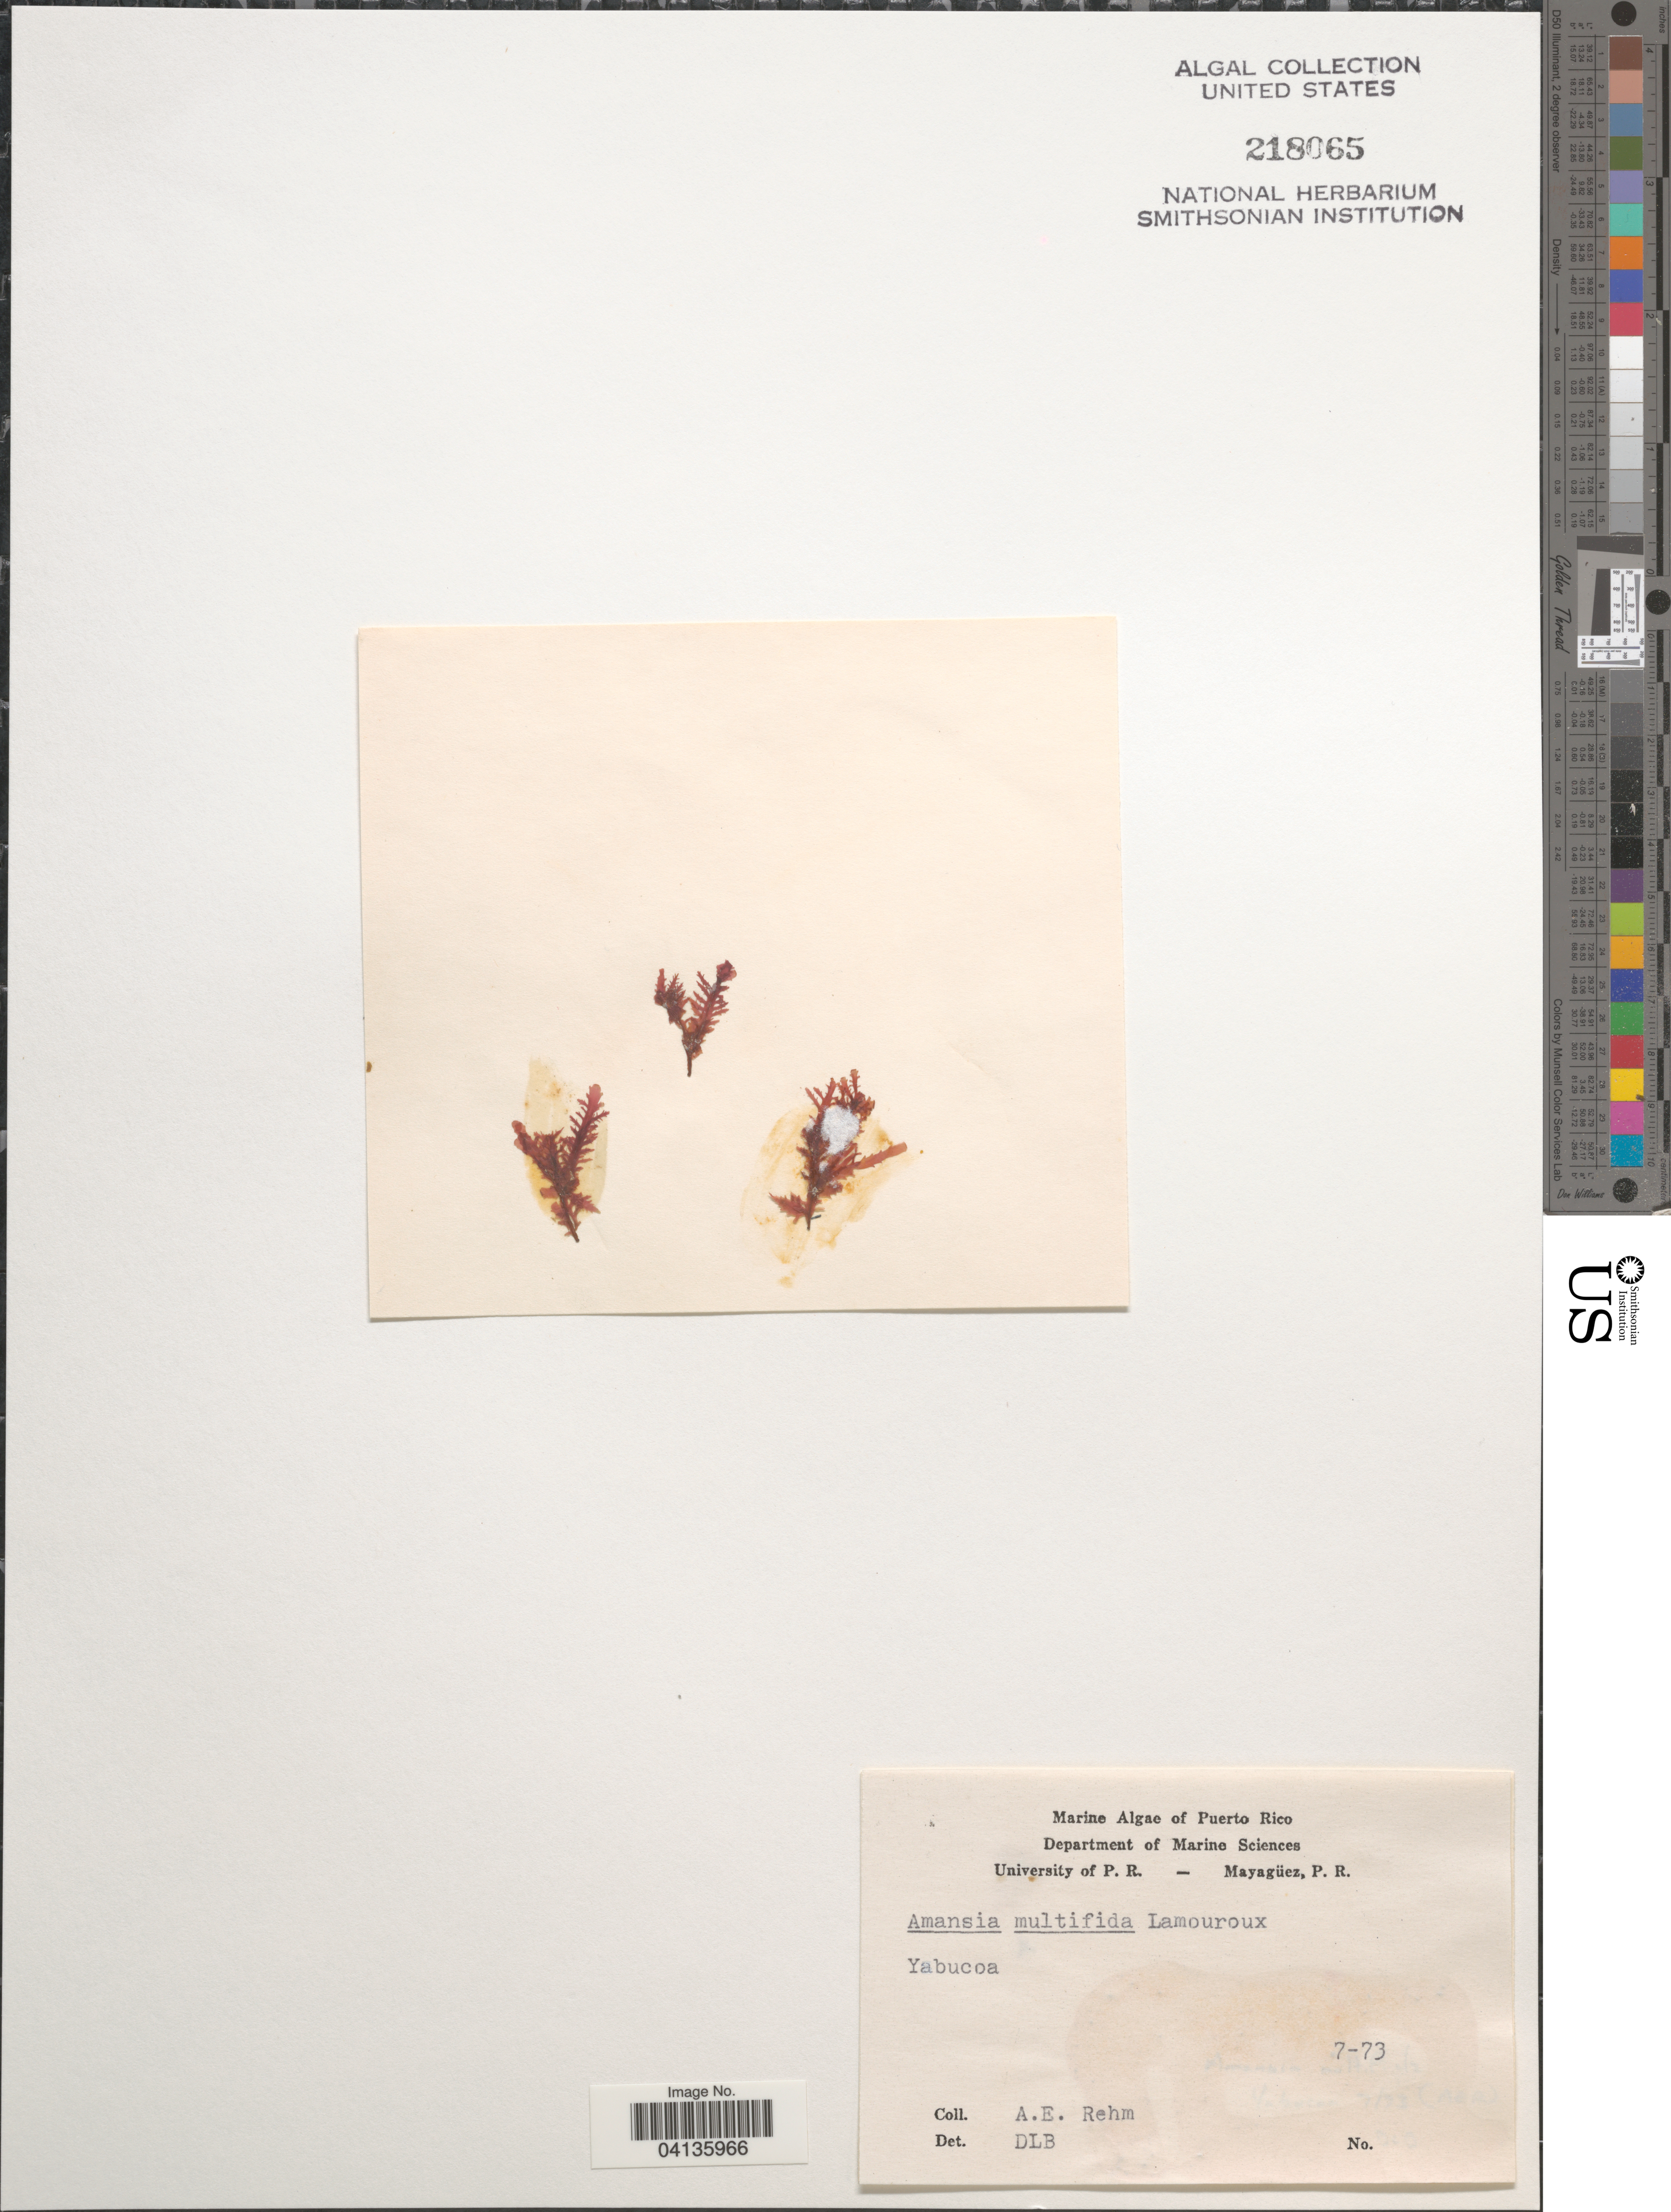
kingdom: Plantae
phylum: Rhodophyta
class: Florideophyceae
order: Ceramiales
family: Rhodomelaceae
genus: Amansia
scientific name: Amansia multifida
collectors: A. Rehm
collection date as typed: Transcribed d/m/y: /7/73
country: Puerto Rico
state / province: Yabucoa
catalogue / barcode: US 218065